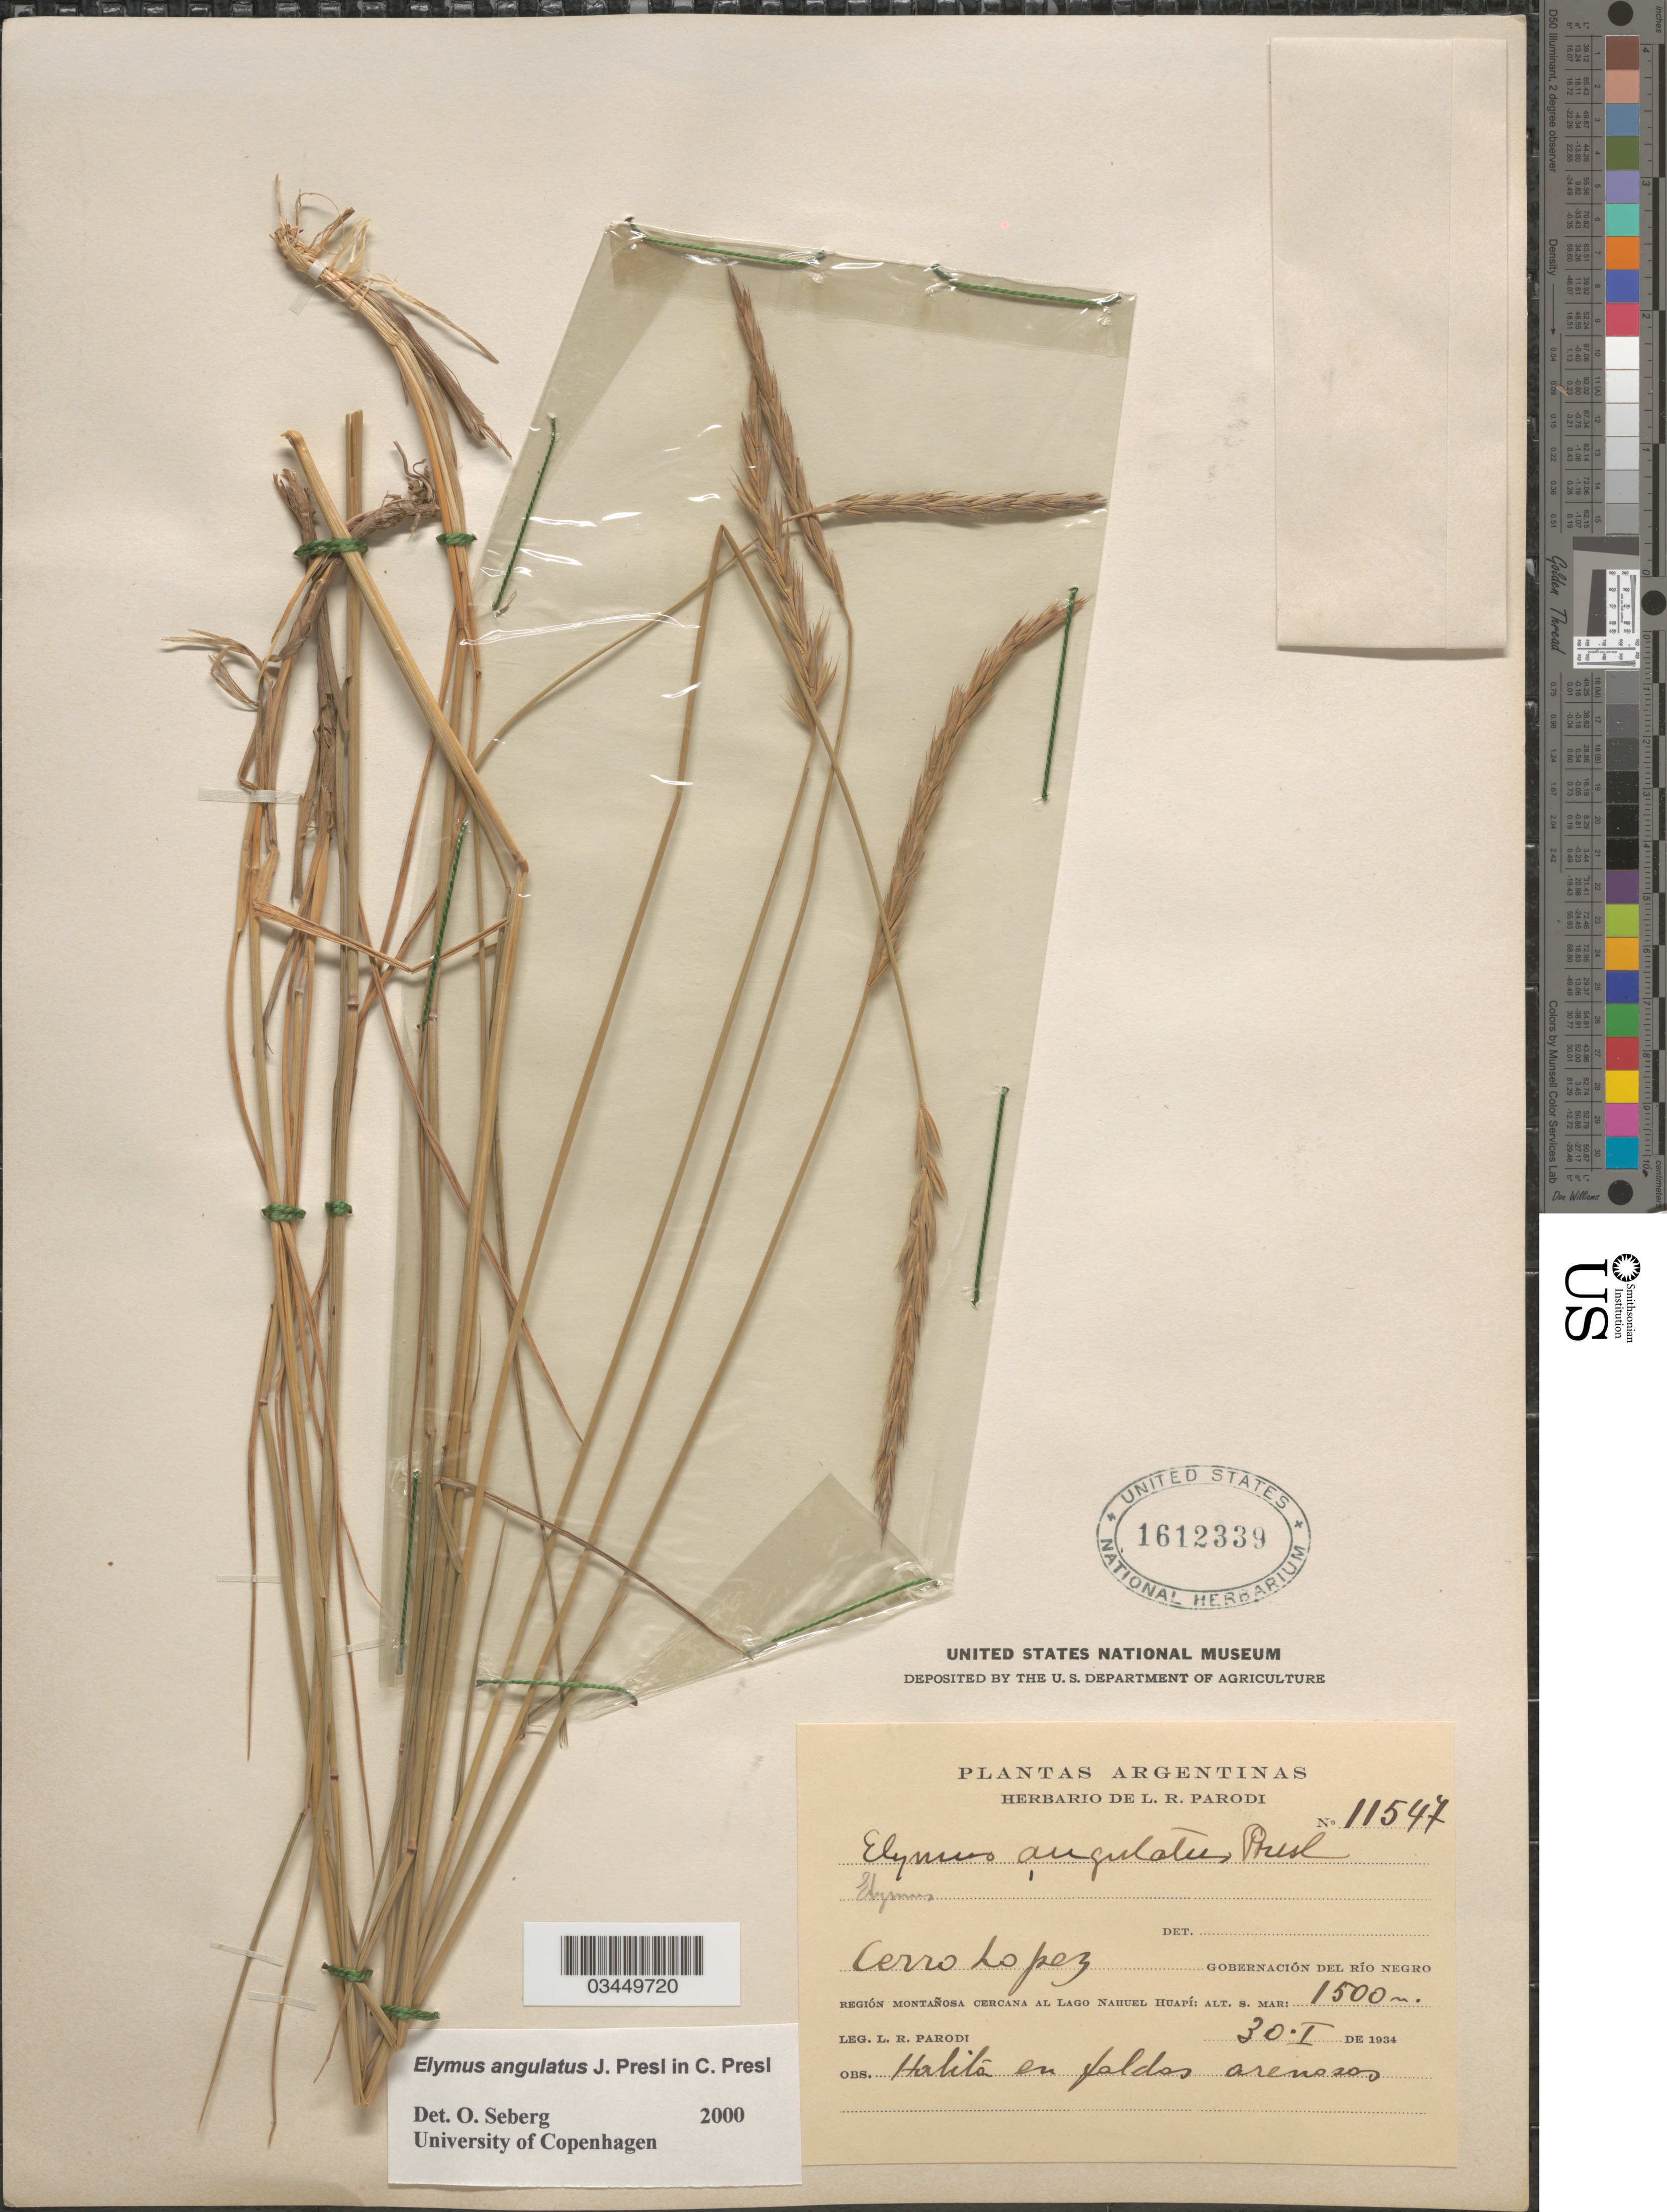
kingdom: Plantae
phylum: Tracheophyta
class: Liliopsida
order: Poales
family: Poaceae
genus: Elymus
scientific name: Elymus angulatus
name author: J. Presl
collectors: L. R. Parodi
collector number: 11547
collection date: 1934-01-30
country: Argentina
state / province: Rio Negro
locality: Cerro Lopez. Gobernación del Río Negro. Región Montañosa cercana al Lago Nahuel Huapí. Halita en faldas arenosos.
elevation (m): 1500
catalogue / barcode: US 1612339